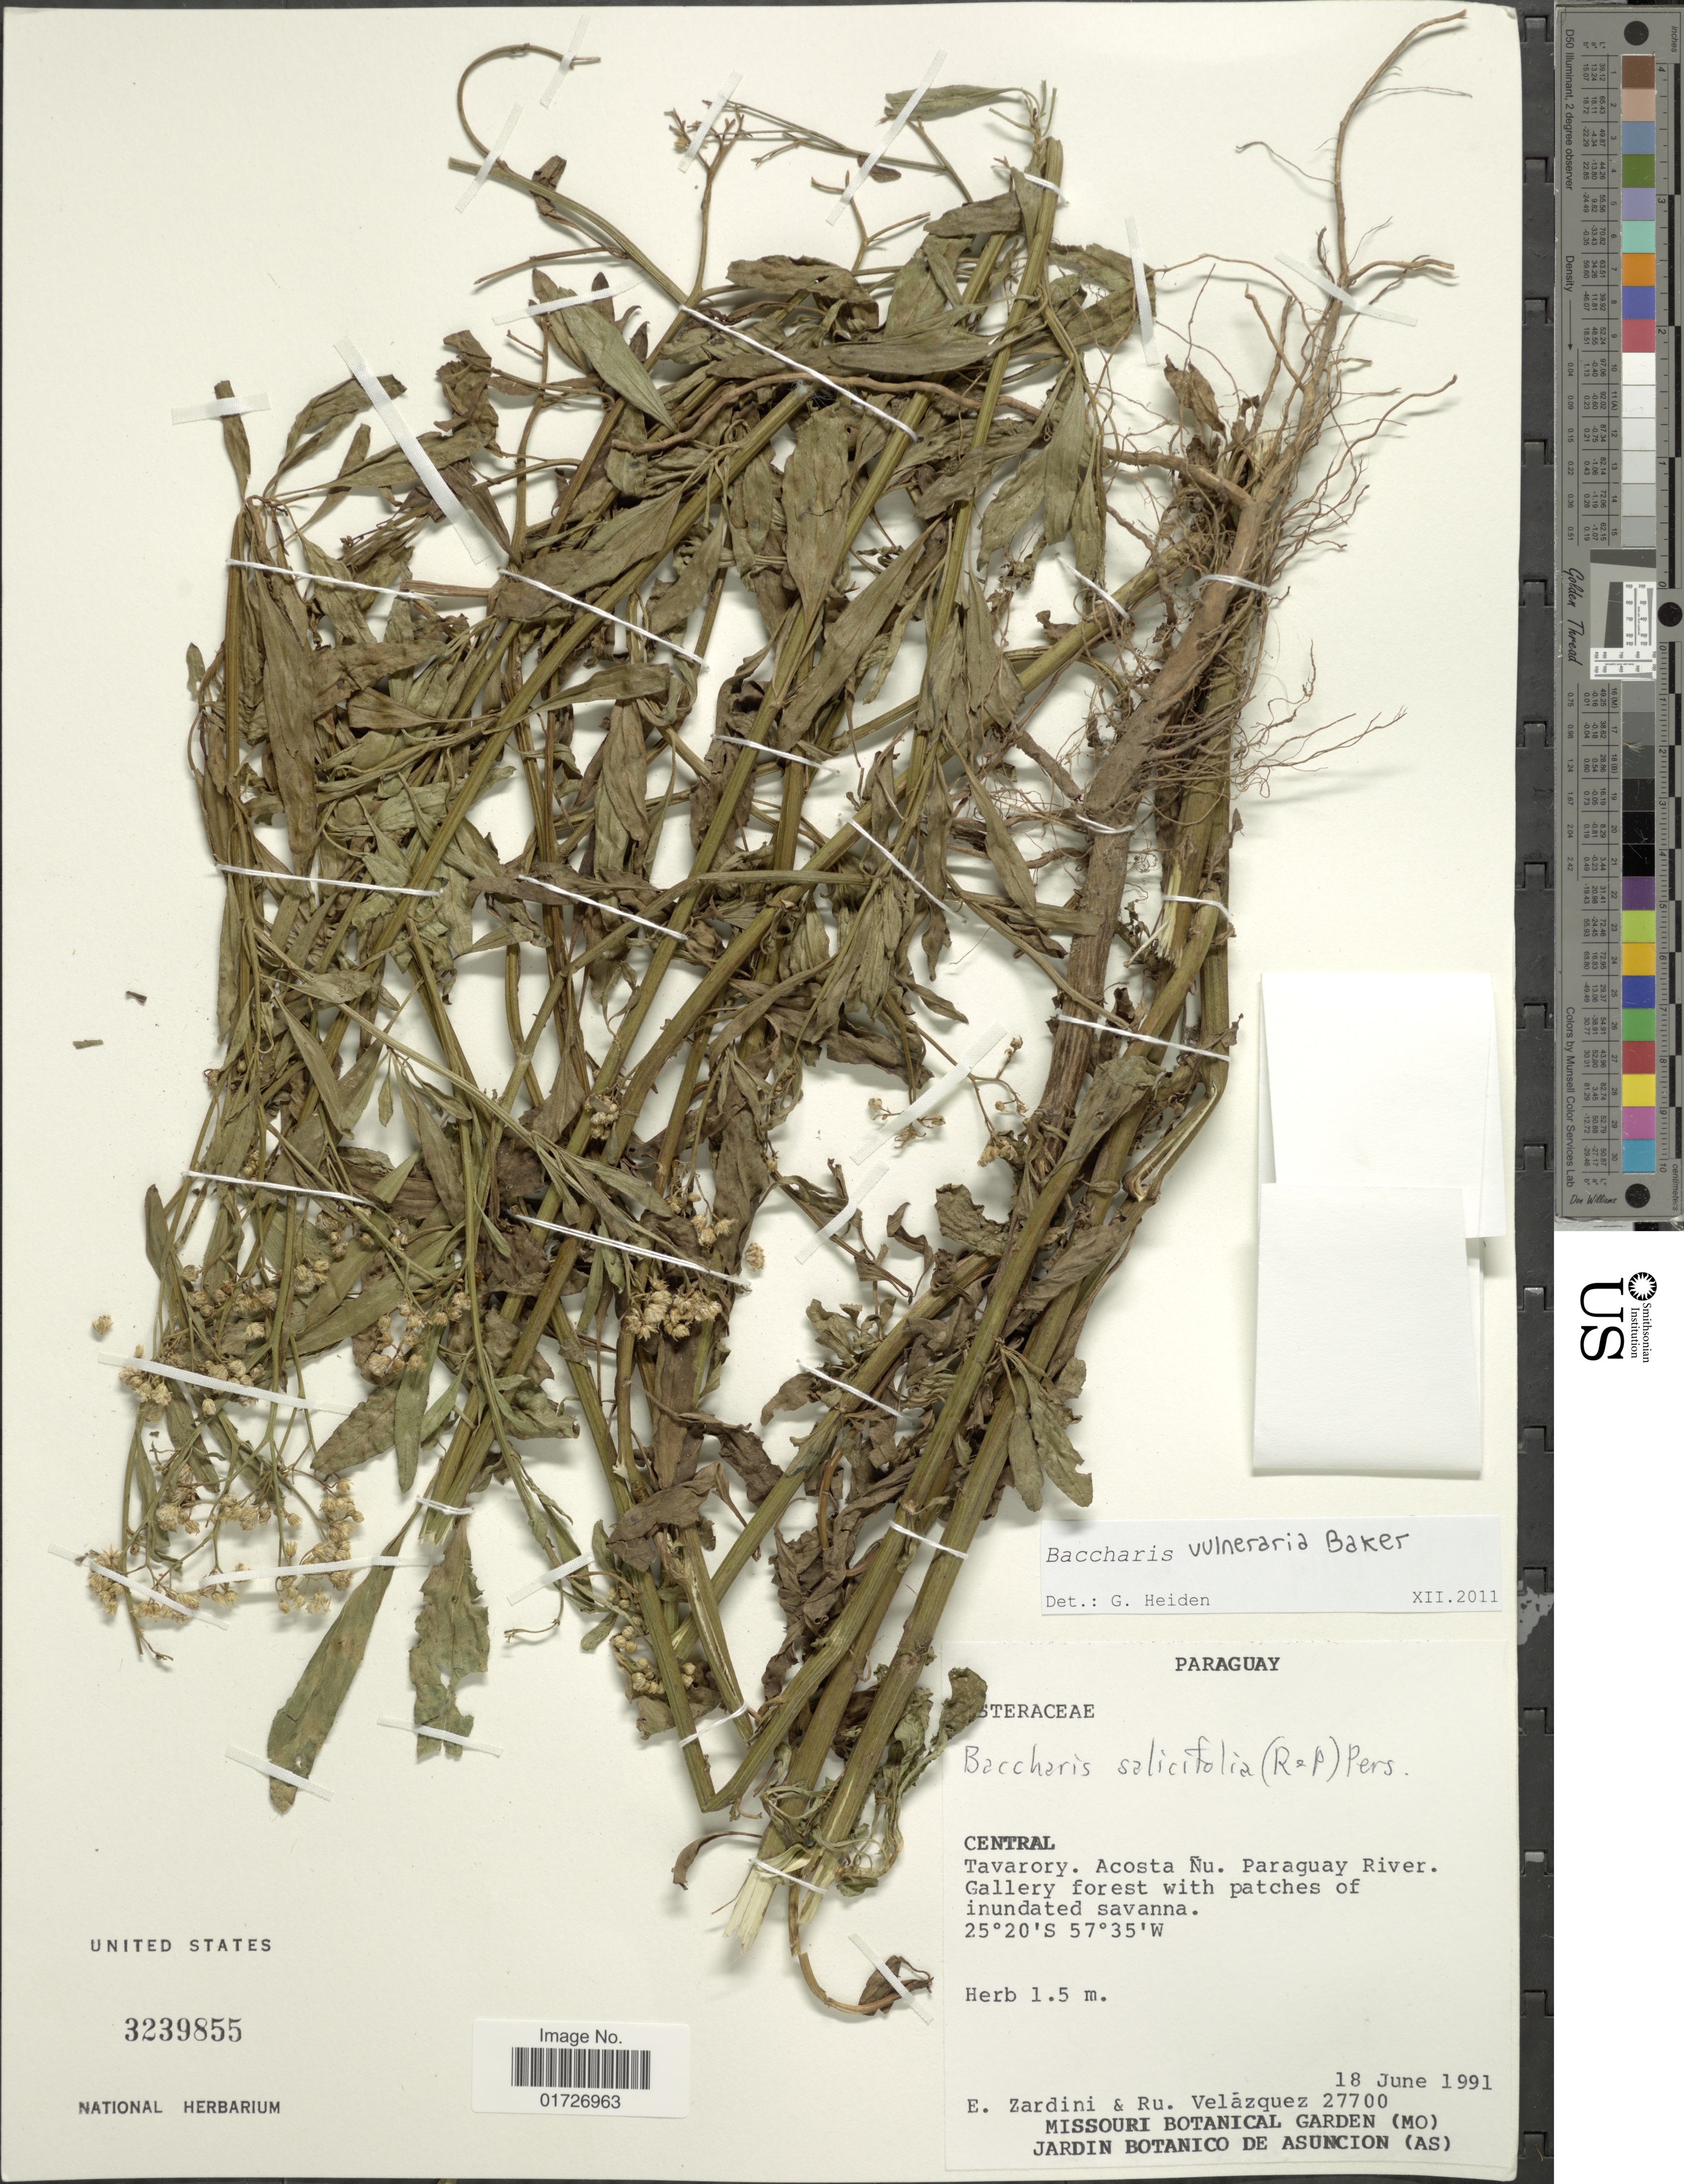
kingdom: Plantae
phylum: Tracheophyta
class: Magnoliopsida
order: Asterales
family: Asteraceae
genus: Baccharis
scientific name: Baccharis vulneraria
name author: Baker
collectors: E. M. Zardini & U. Velázquez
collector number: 27700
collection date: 1991-06-18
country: Paraguay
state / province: Central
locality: Tavarory. Acosta Ñu. Paraguya River.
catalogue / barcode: US 3239855